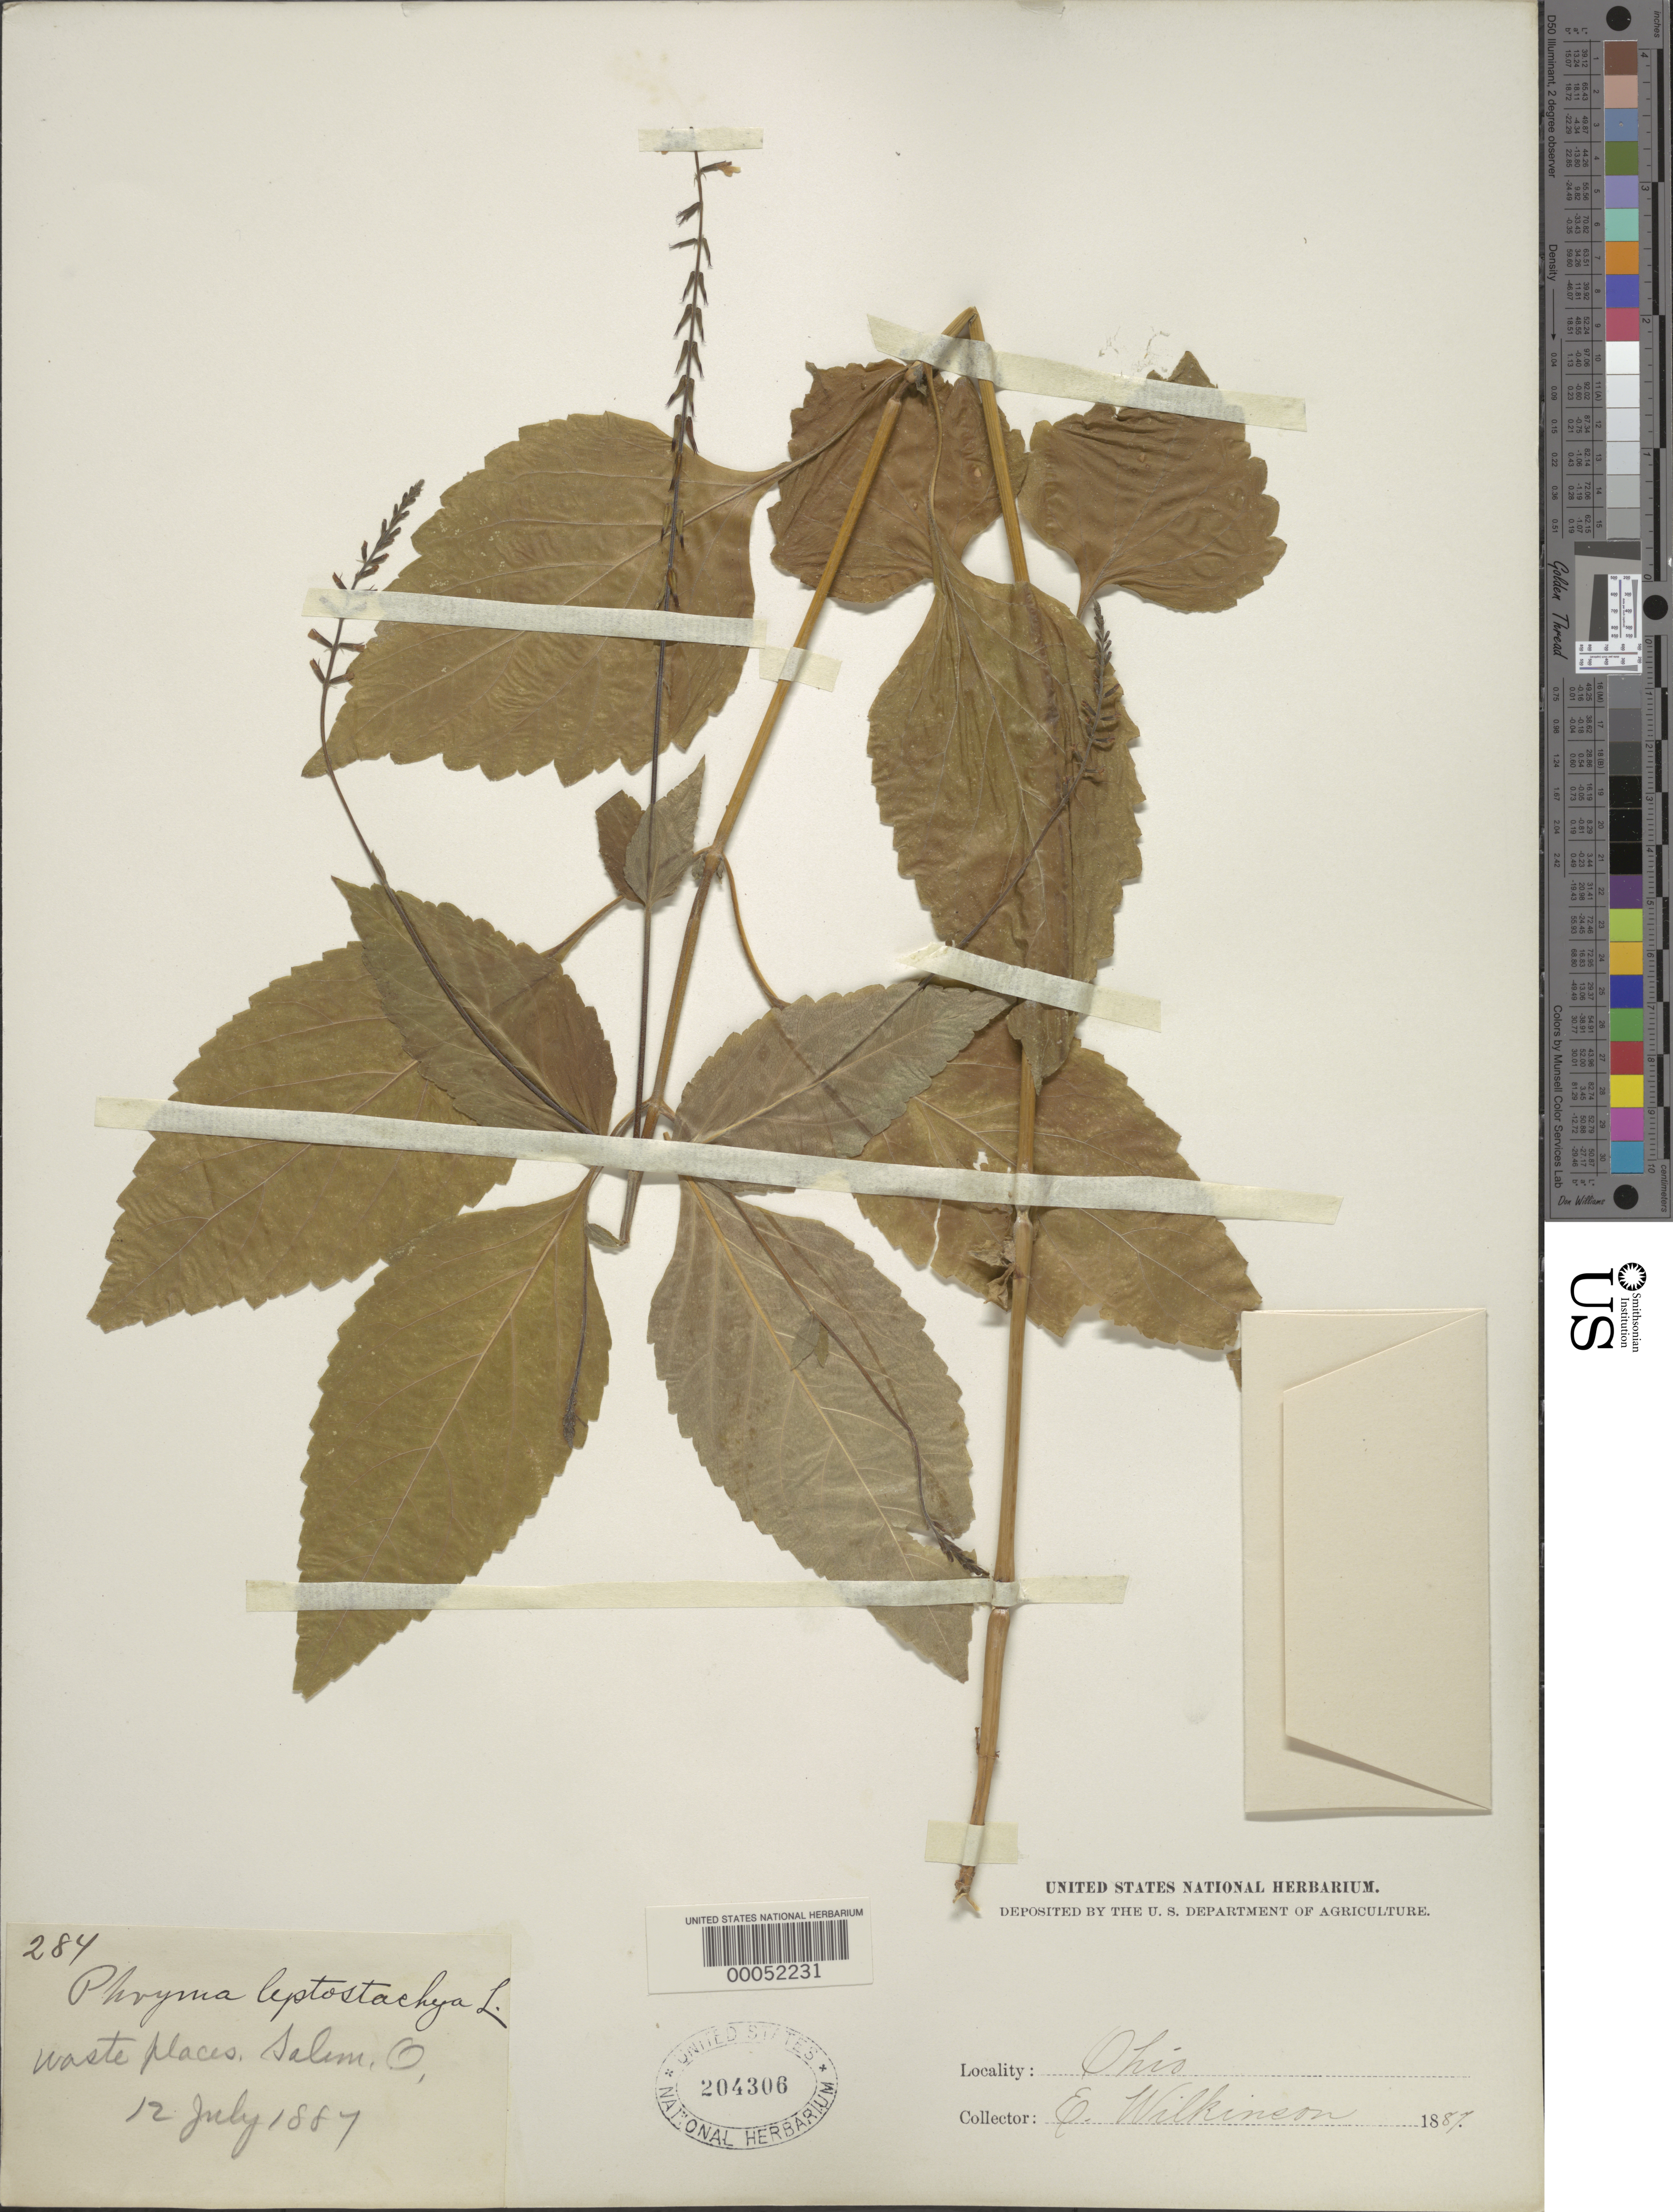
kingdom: Plantae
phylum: Tracheophyta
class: Magnoliopsida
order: Lamiales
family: Phrymaceae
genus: Phryma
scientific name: Phryma leptostachya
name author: L.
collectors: E. Wilkinson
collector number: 284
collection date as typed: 12 Jul 1887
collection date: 1887-07-12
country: United States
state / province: Ohio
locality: Salem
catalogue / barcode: US 204306